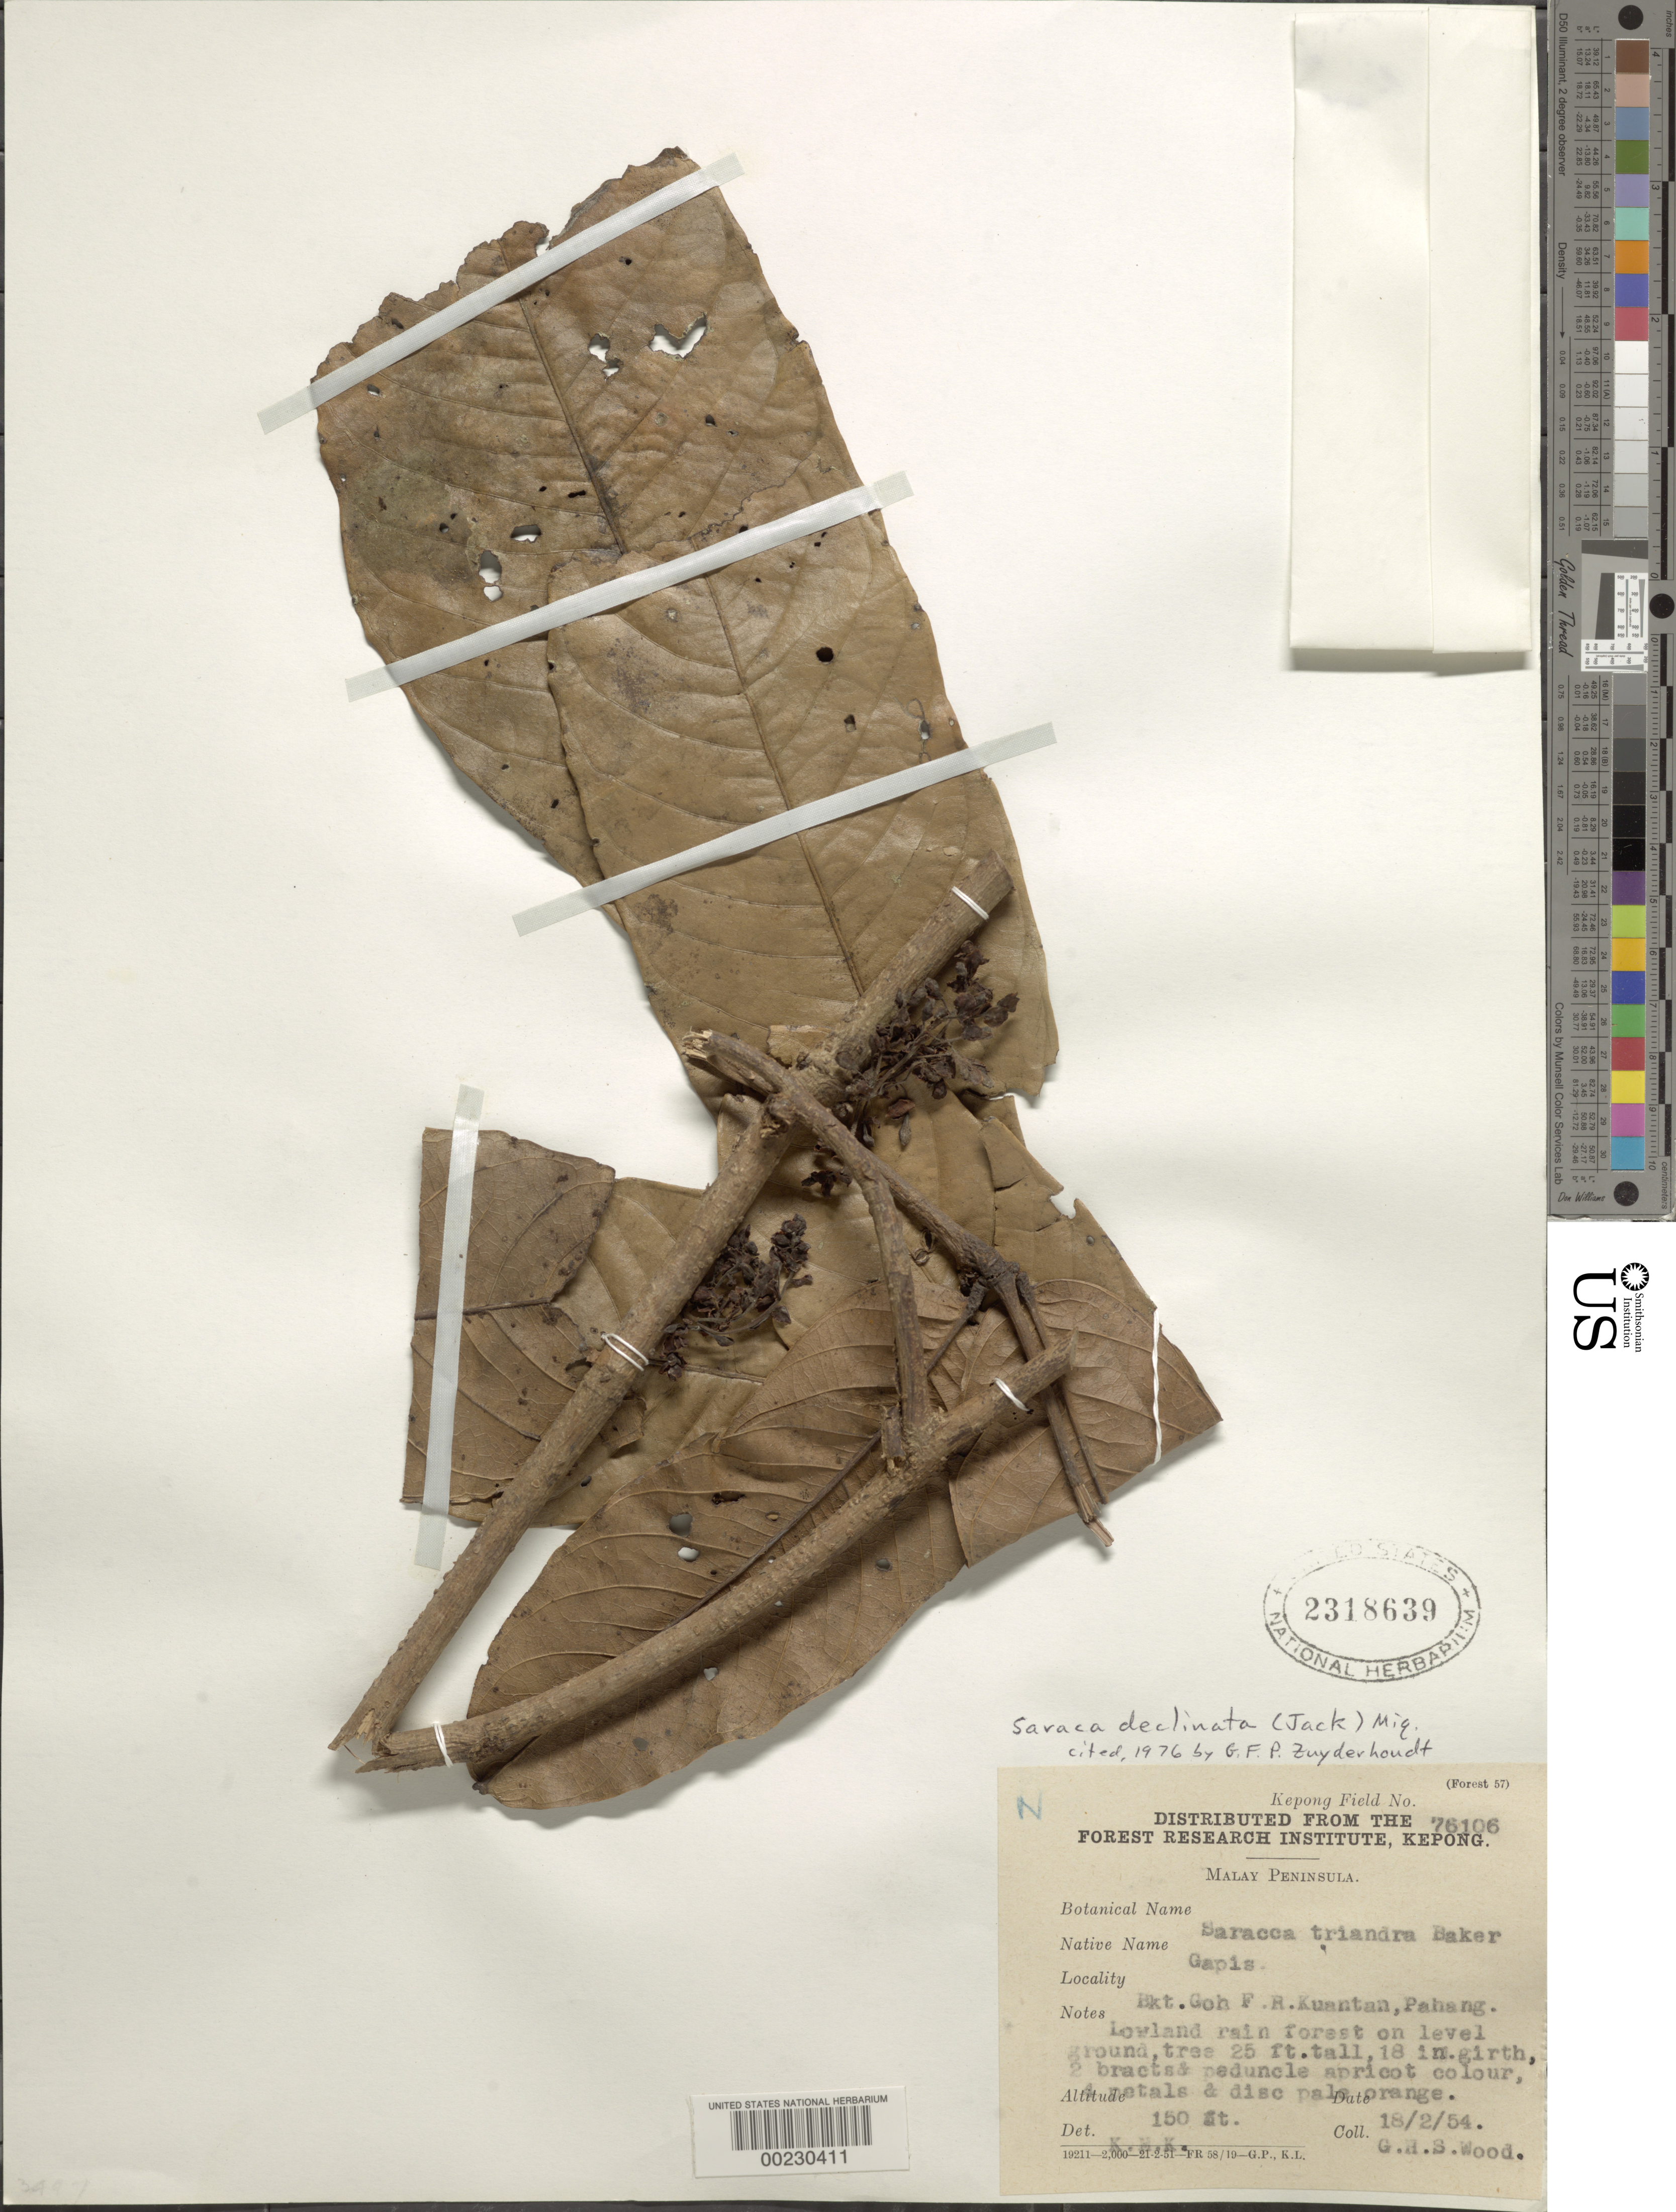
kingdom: Plantae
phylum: Tracheophyta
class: Magnoliopsida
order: Fabales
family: Fabaceae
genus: Saraca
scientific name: Saraca declinata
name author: (J.G. Jack) Miq.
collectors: G. Wood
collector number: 76106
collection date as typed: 18 Feb 1954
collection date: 1954-02-18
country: Malaysia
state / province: Pahang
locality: Bkt. goh f.r. kuantan, pahang [Malay Peninsula]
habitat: Lowland rain forest on level ground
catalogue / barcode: US 2318639